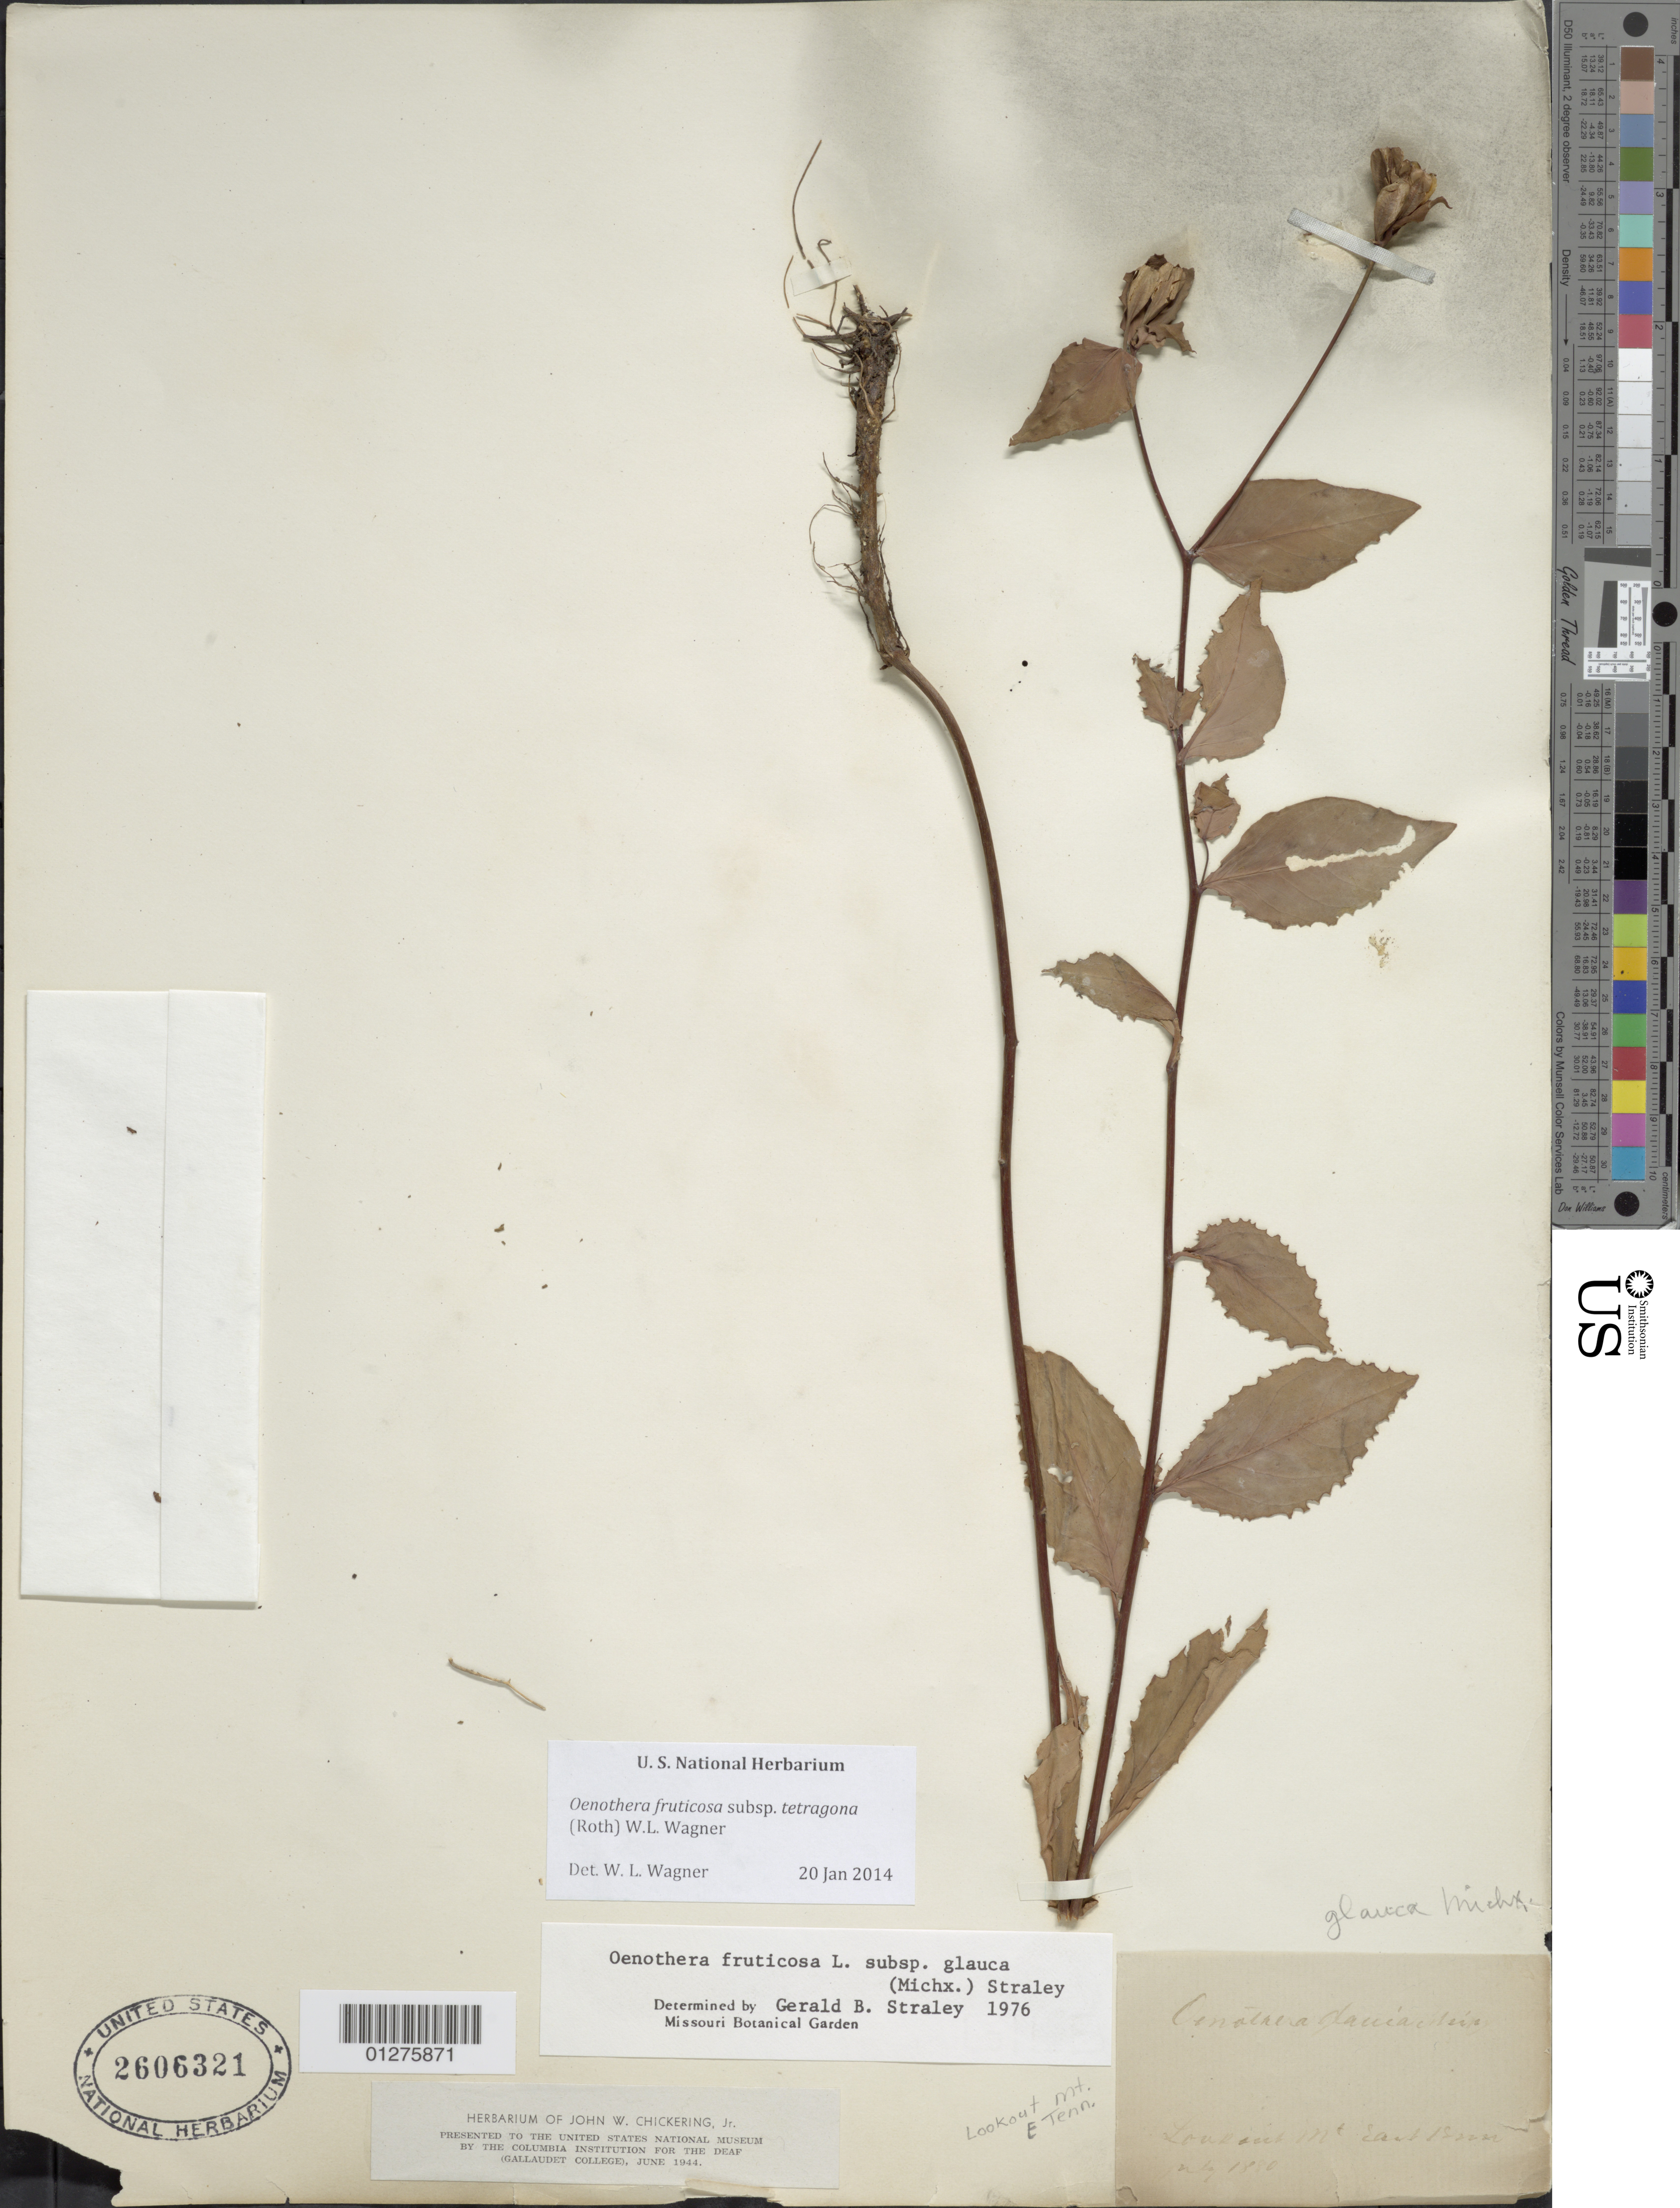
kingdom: Plantae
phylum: Tracheophyta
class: Magnoliopsida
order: Myrtales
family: Onagraceae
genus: Oenothera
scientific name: Oenothera fruticosa subsp. tetragona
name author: (Roth) W.L. Wagner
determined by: Wagner, W. L., (BOT), Smithsonian Institution - National Museum of Natural History (UNITED STATES)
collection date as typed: Jul 1880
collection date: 1880-07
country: United States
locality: Lourant Mt.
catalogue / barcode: US 2606321